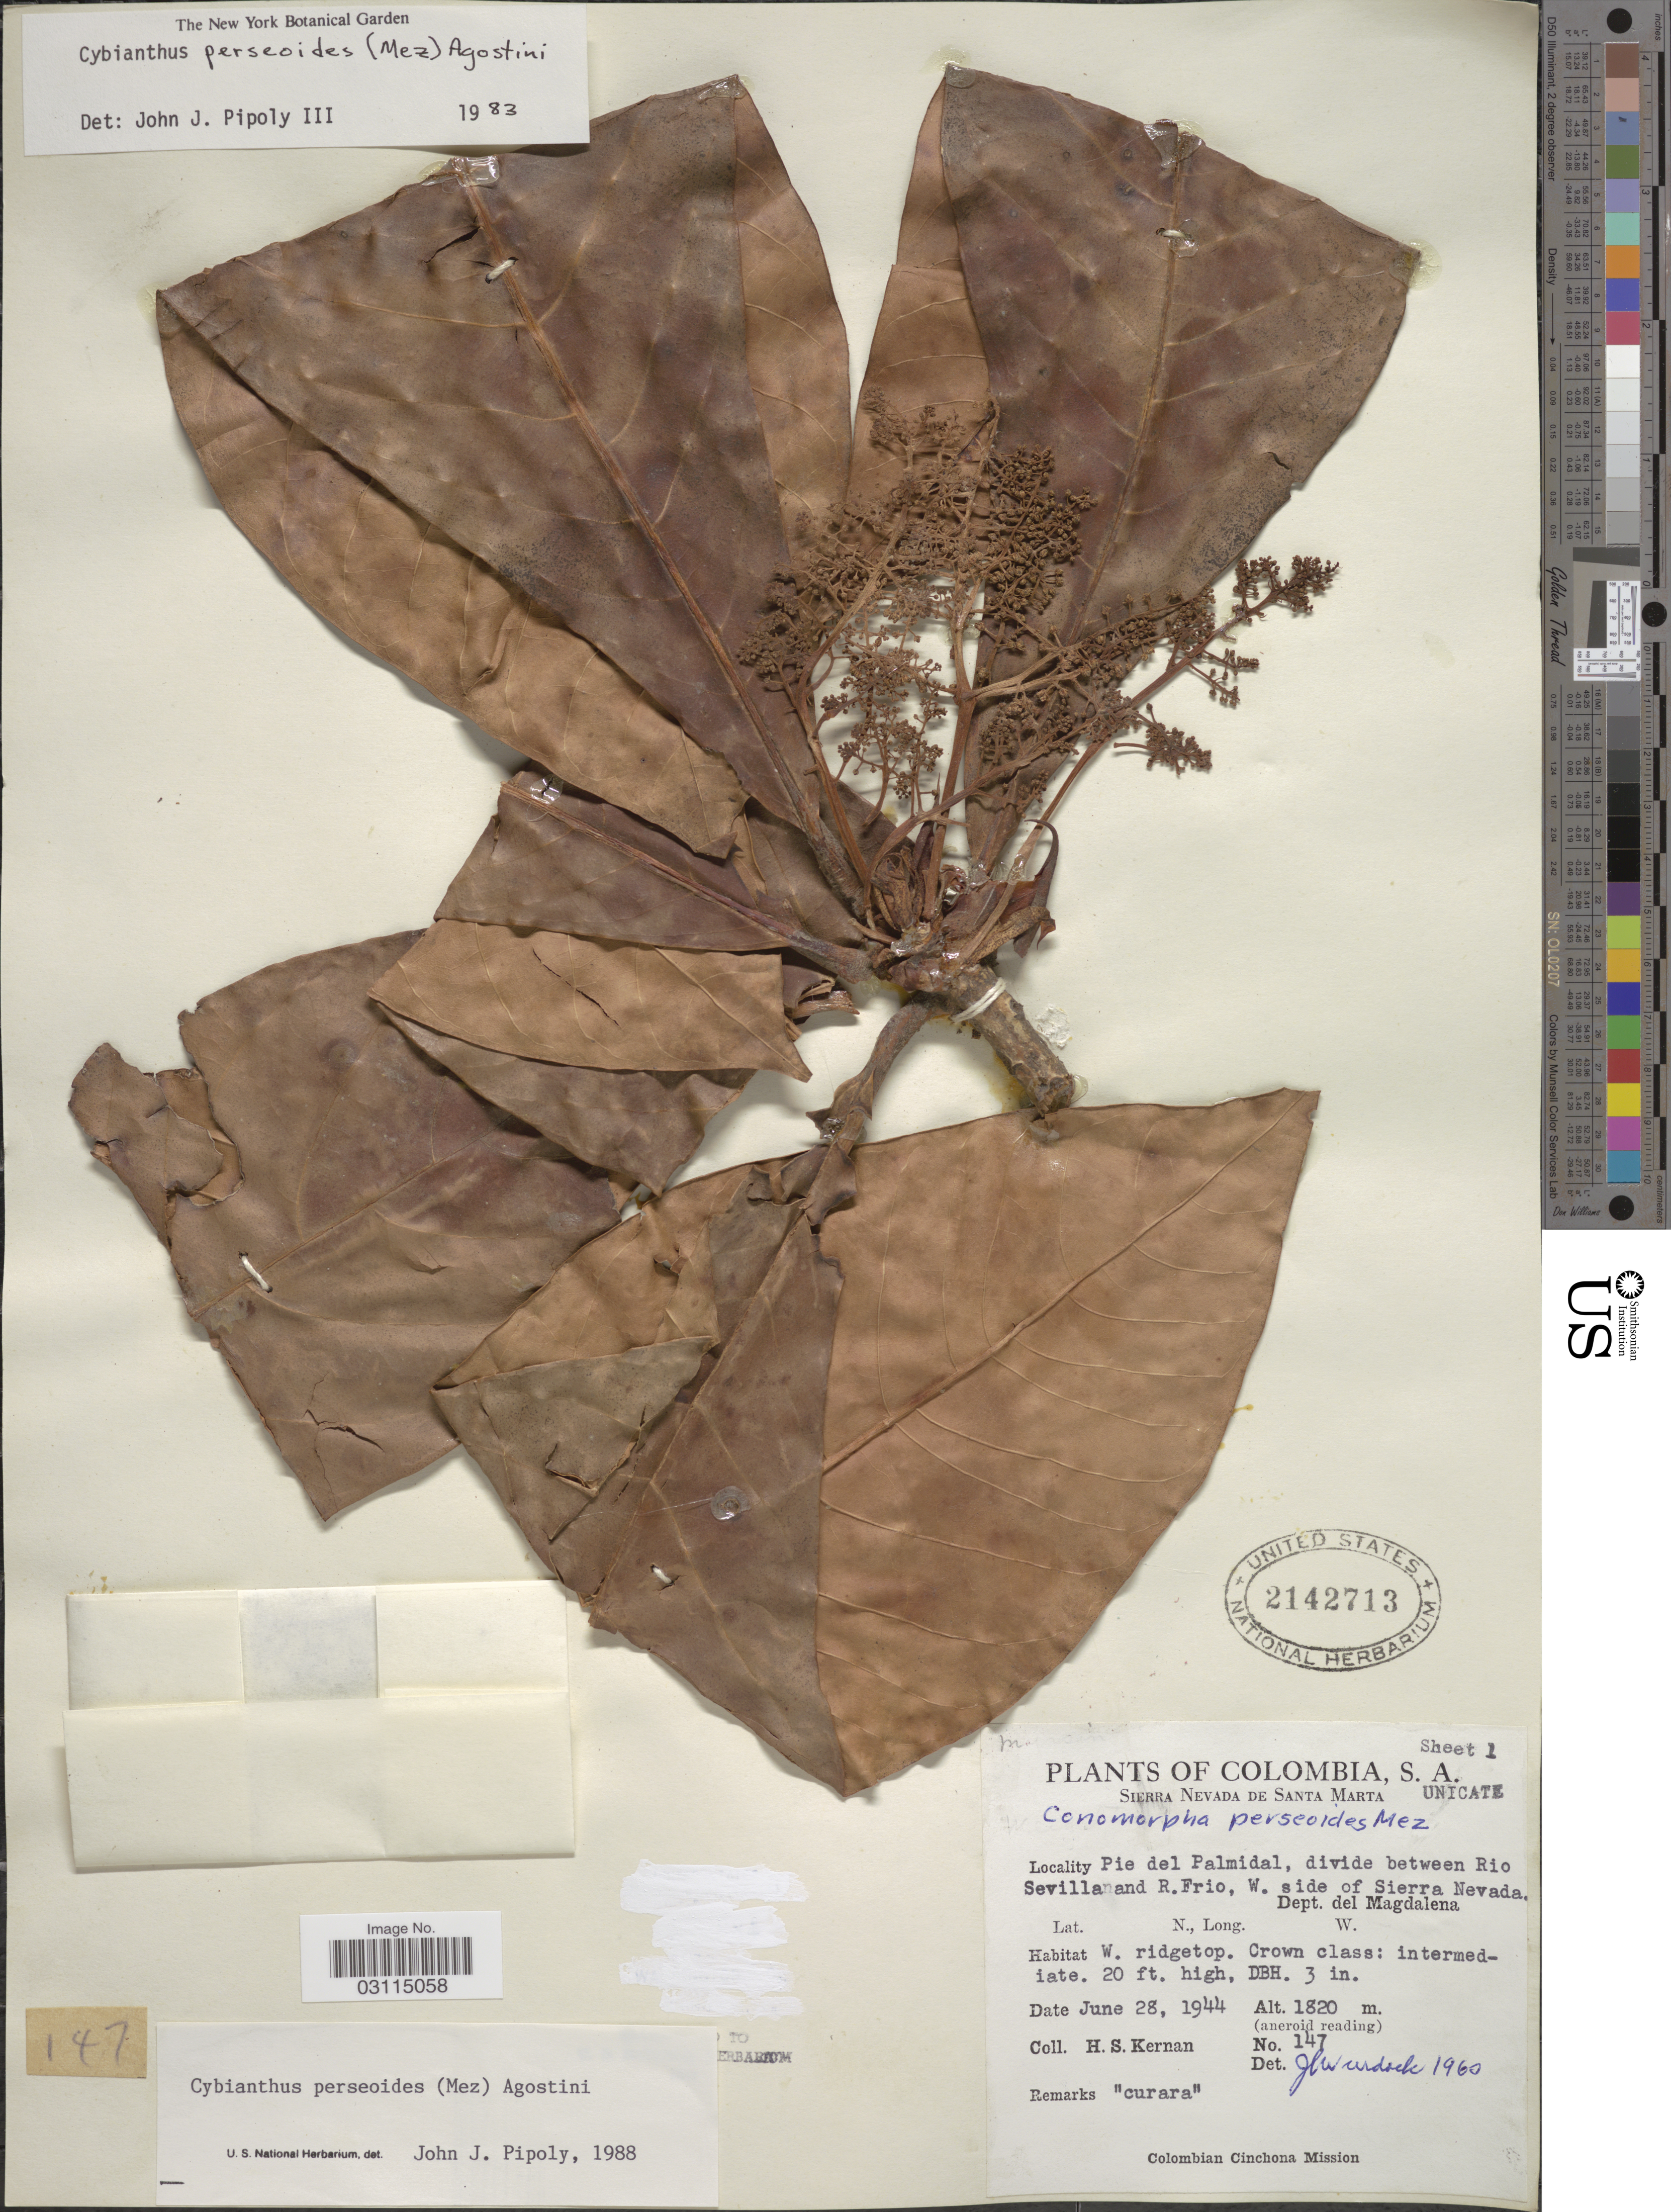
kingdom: Plantae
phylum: Tracheophyta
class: Magnoliopsida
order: Ericales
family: Primulaceae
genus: Cybianthus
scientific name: Cybianthus perseoides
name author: (Mez) G. Agostini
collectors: H. Kernan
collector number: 147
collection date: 1944-06-28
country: Colombia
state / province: Magdalena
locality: Sierra Nevada De Santa Marta, Pie del Palmidal, divide between Rio Sevilla and R. Frio, W. side of Sierra Nevada, Dept. del Magdalena, W. ridgetop.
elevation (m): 1820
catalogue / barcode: US 2142713